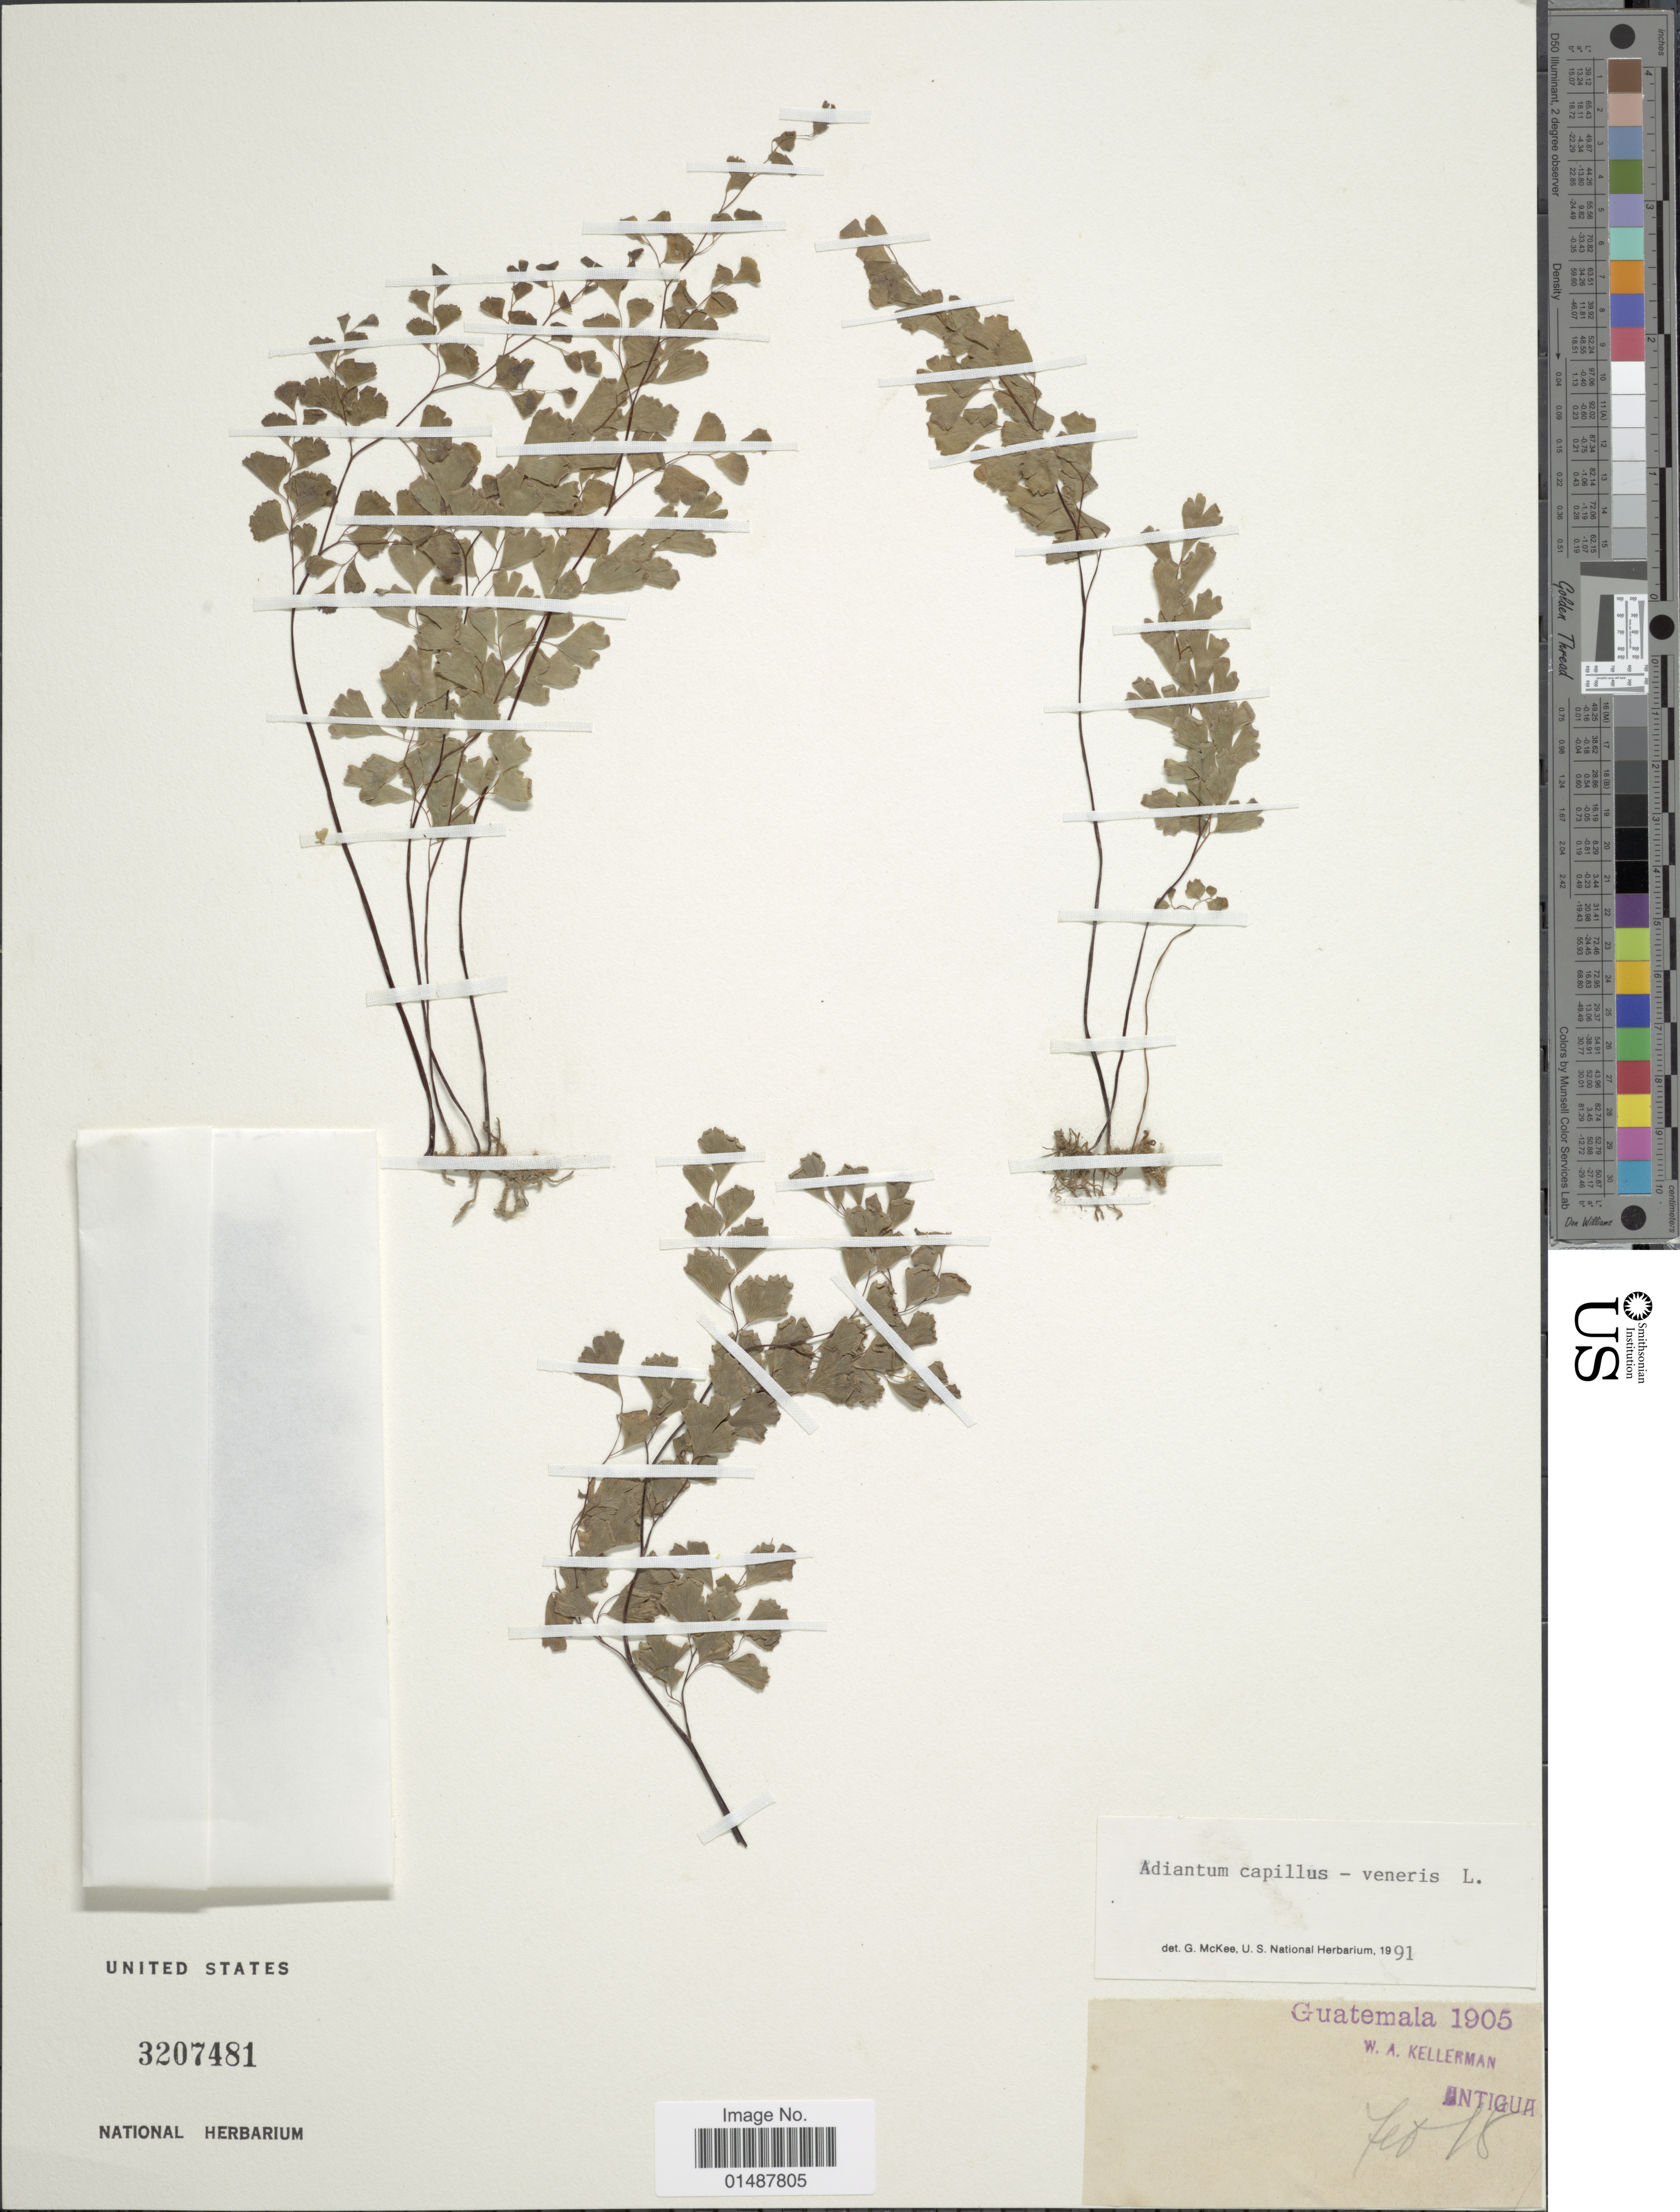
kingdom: Plantae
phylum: Tracheophyta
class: Polypodiopsida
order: Polypodiales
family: Pteridaceae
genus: Adiantum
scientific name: Adiantum capillus-veneris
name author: L.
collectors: W. Kellerman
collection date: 1905-02-15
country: Guatemala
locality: Antigua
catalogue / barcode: US 3207481